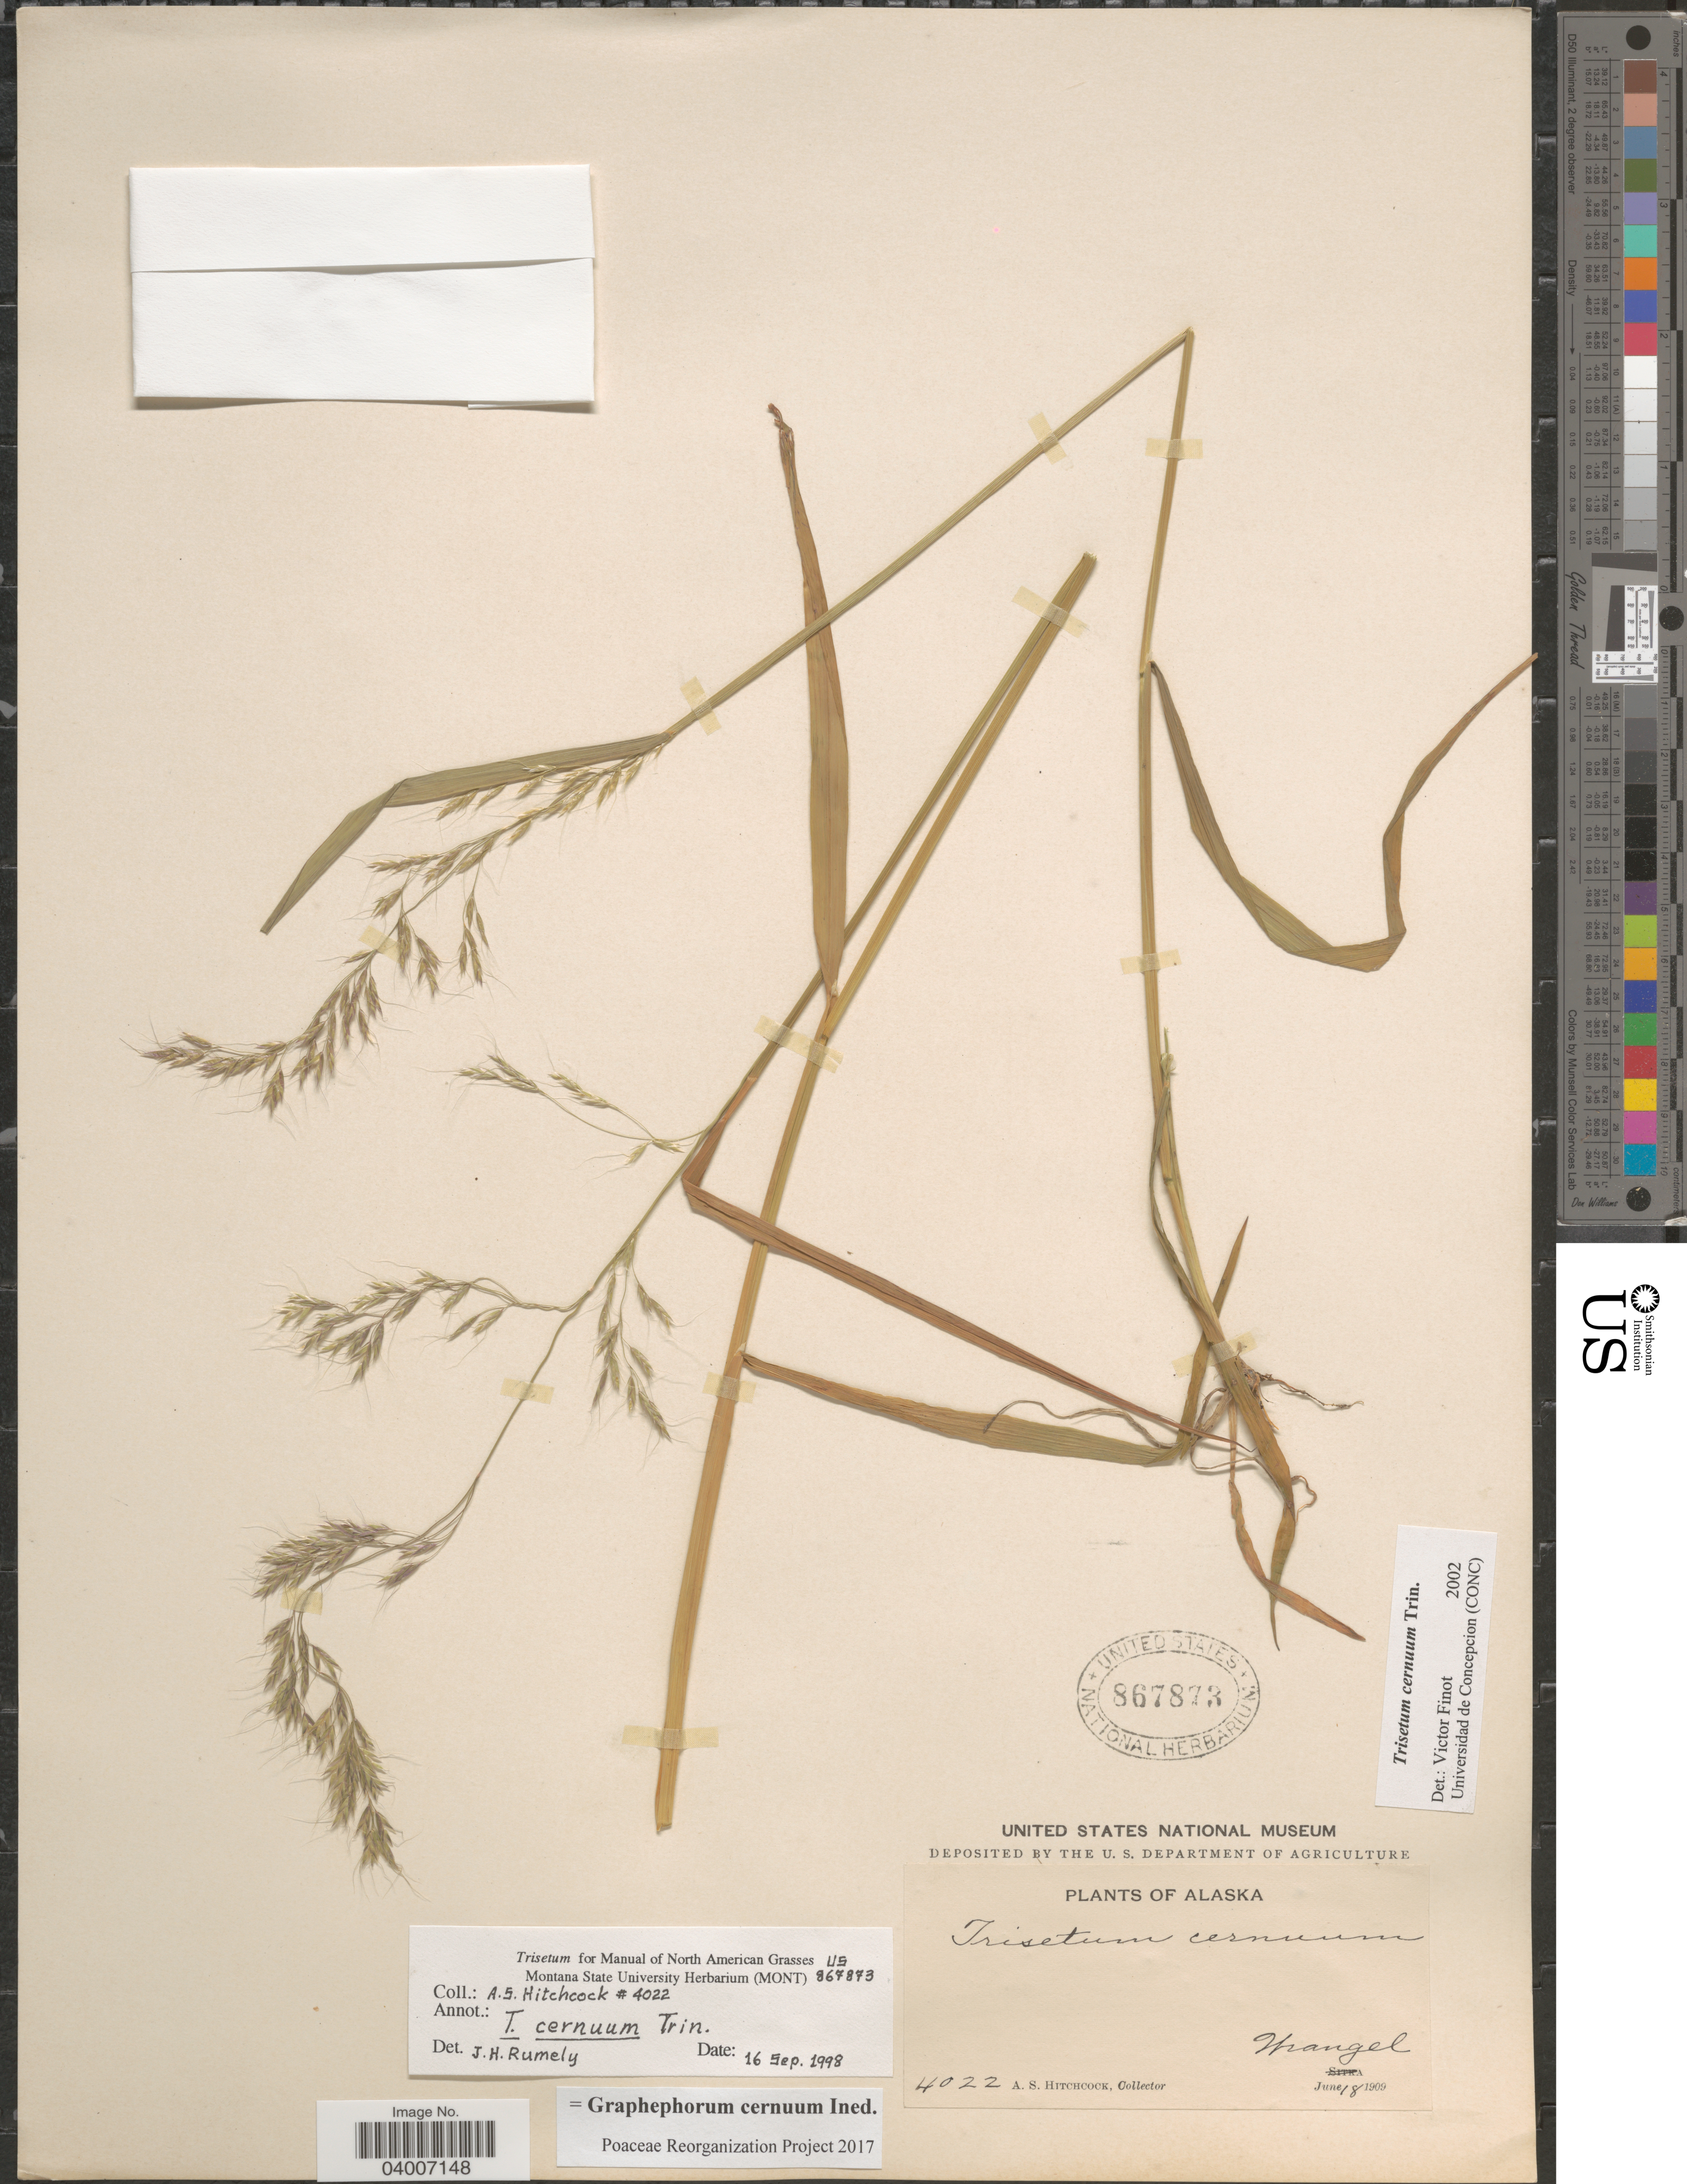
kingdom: Plantae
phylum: Tracheophyta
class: Liliopsida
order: Poales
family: Poaceae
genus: Graphephorum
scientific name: Graphephorum cernuum ined.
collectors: A. S. Hitchcock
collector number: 4022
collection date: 1909-06-18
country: United States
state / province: Alaska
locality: Wrangell.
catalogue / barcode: US 867873